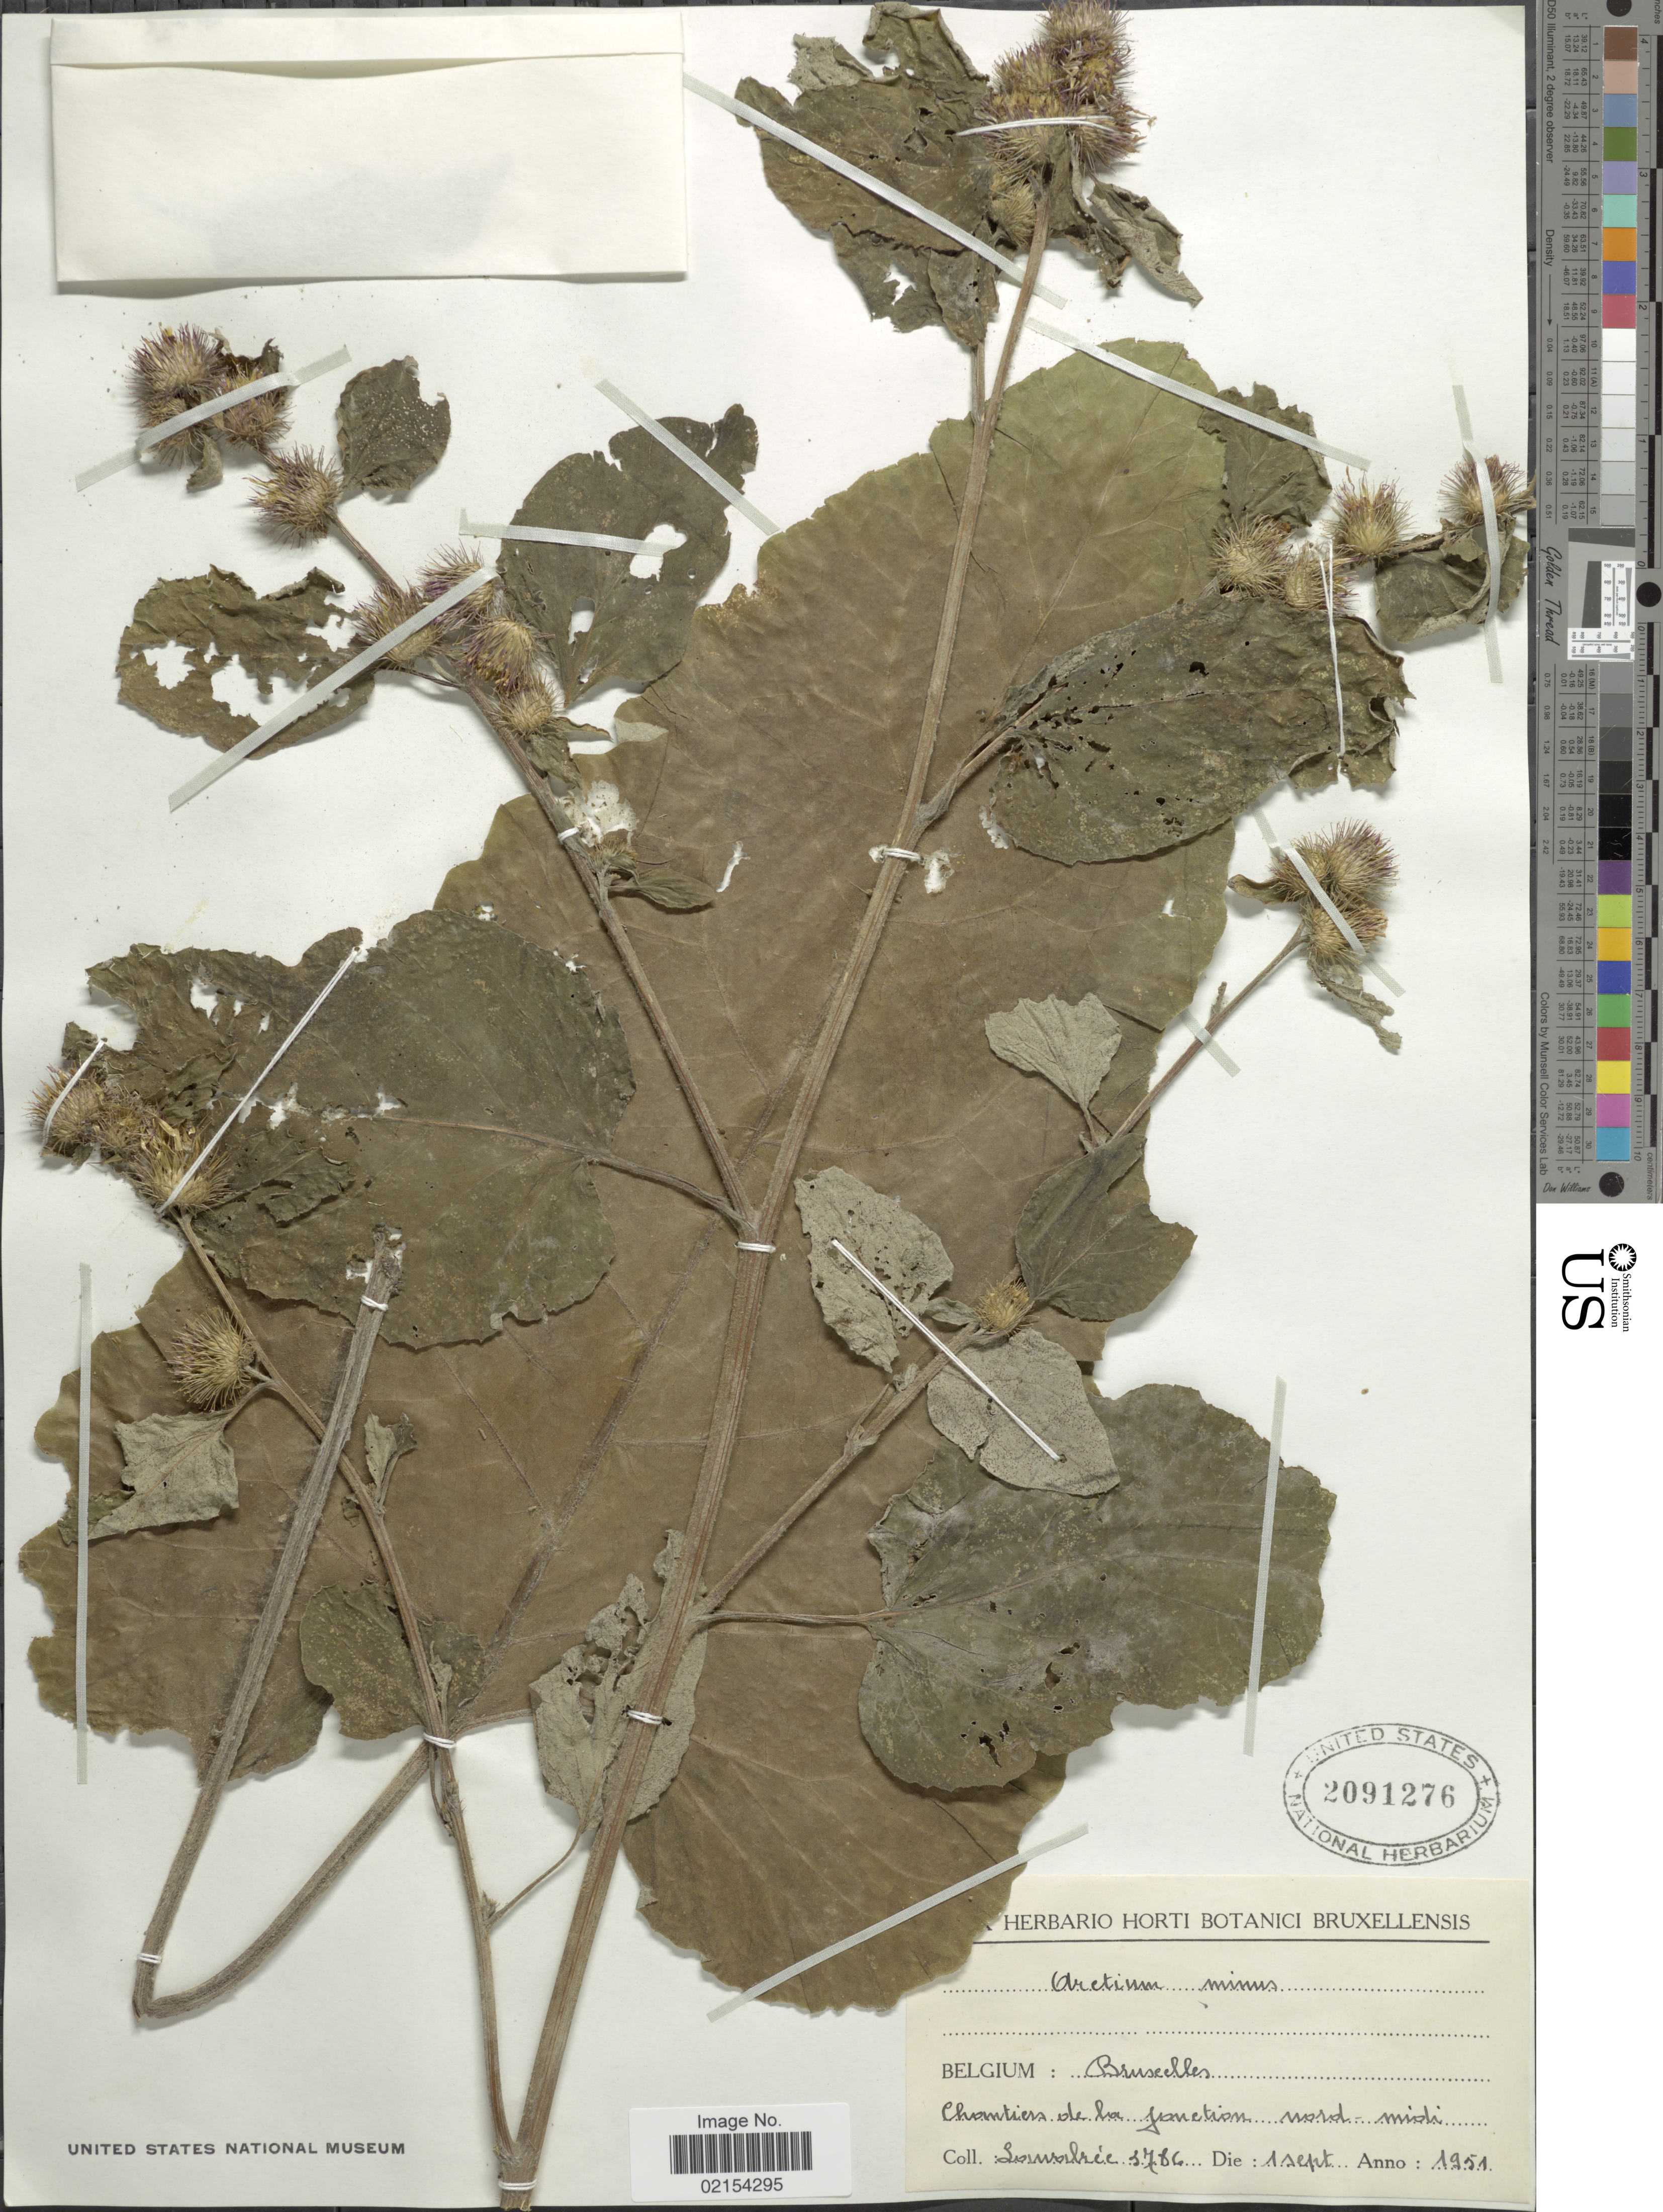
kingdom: Plantae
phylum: Tracheophyta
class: Magnoliopsida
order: Asterales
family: Asteraceae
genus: Arctium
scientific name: Arctium minus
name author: (Hill) Bernh.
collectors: Lawalrée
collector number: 3766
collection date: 1951-09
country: Belgium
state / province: Brussels, Capital District of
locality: Bruxelles. Chomtiers de la junction nord-midi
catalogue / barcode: US 2091276